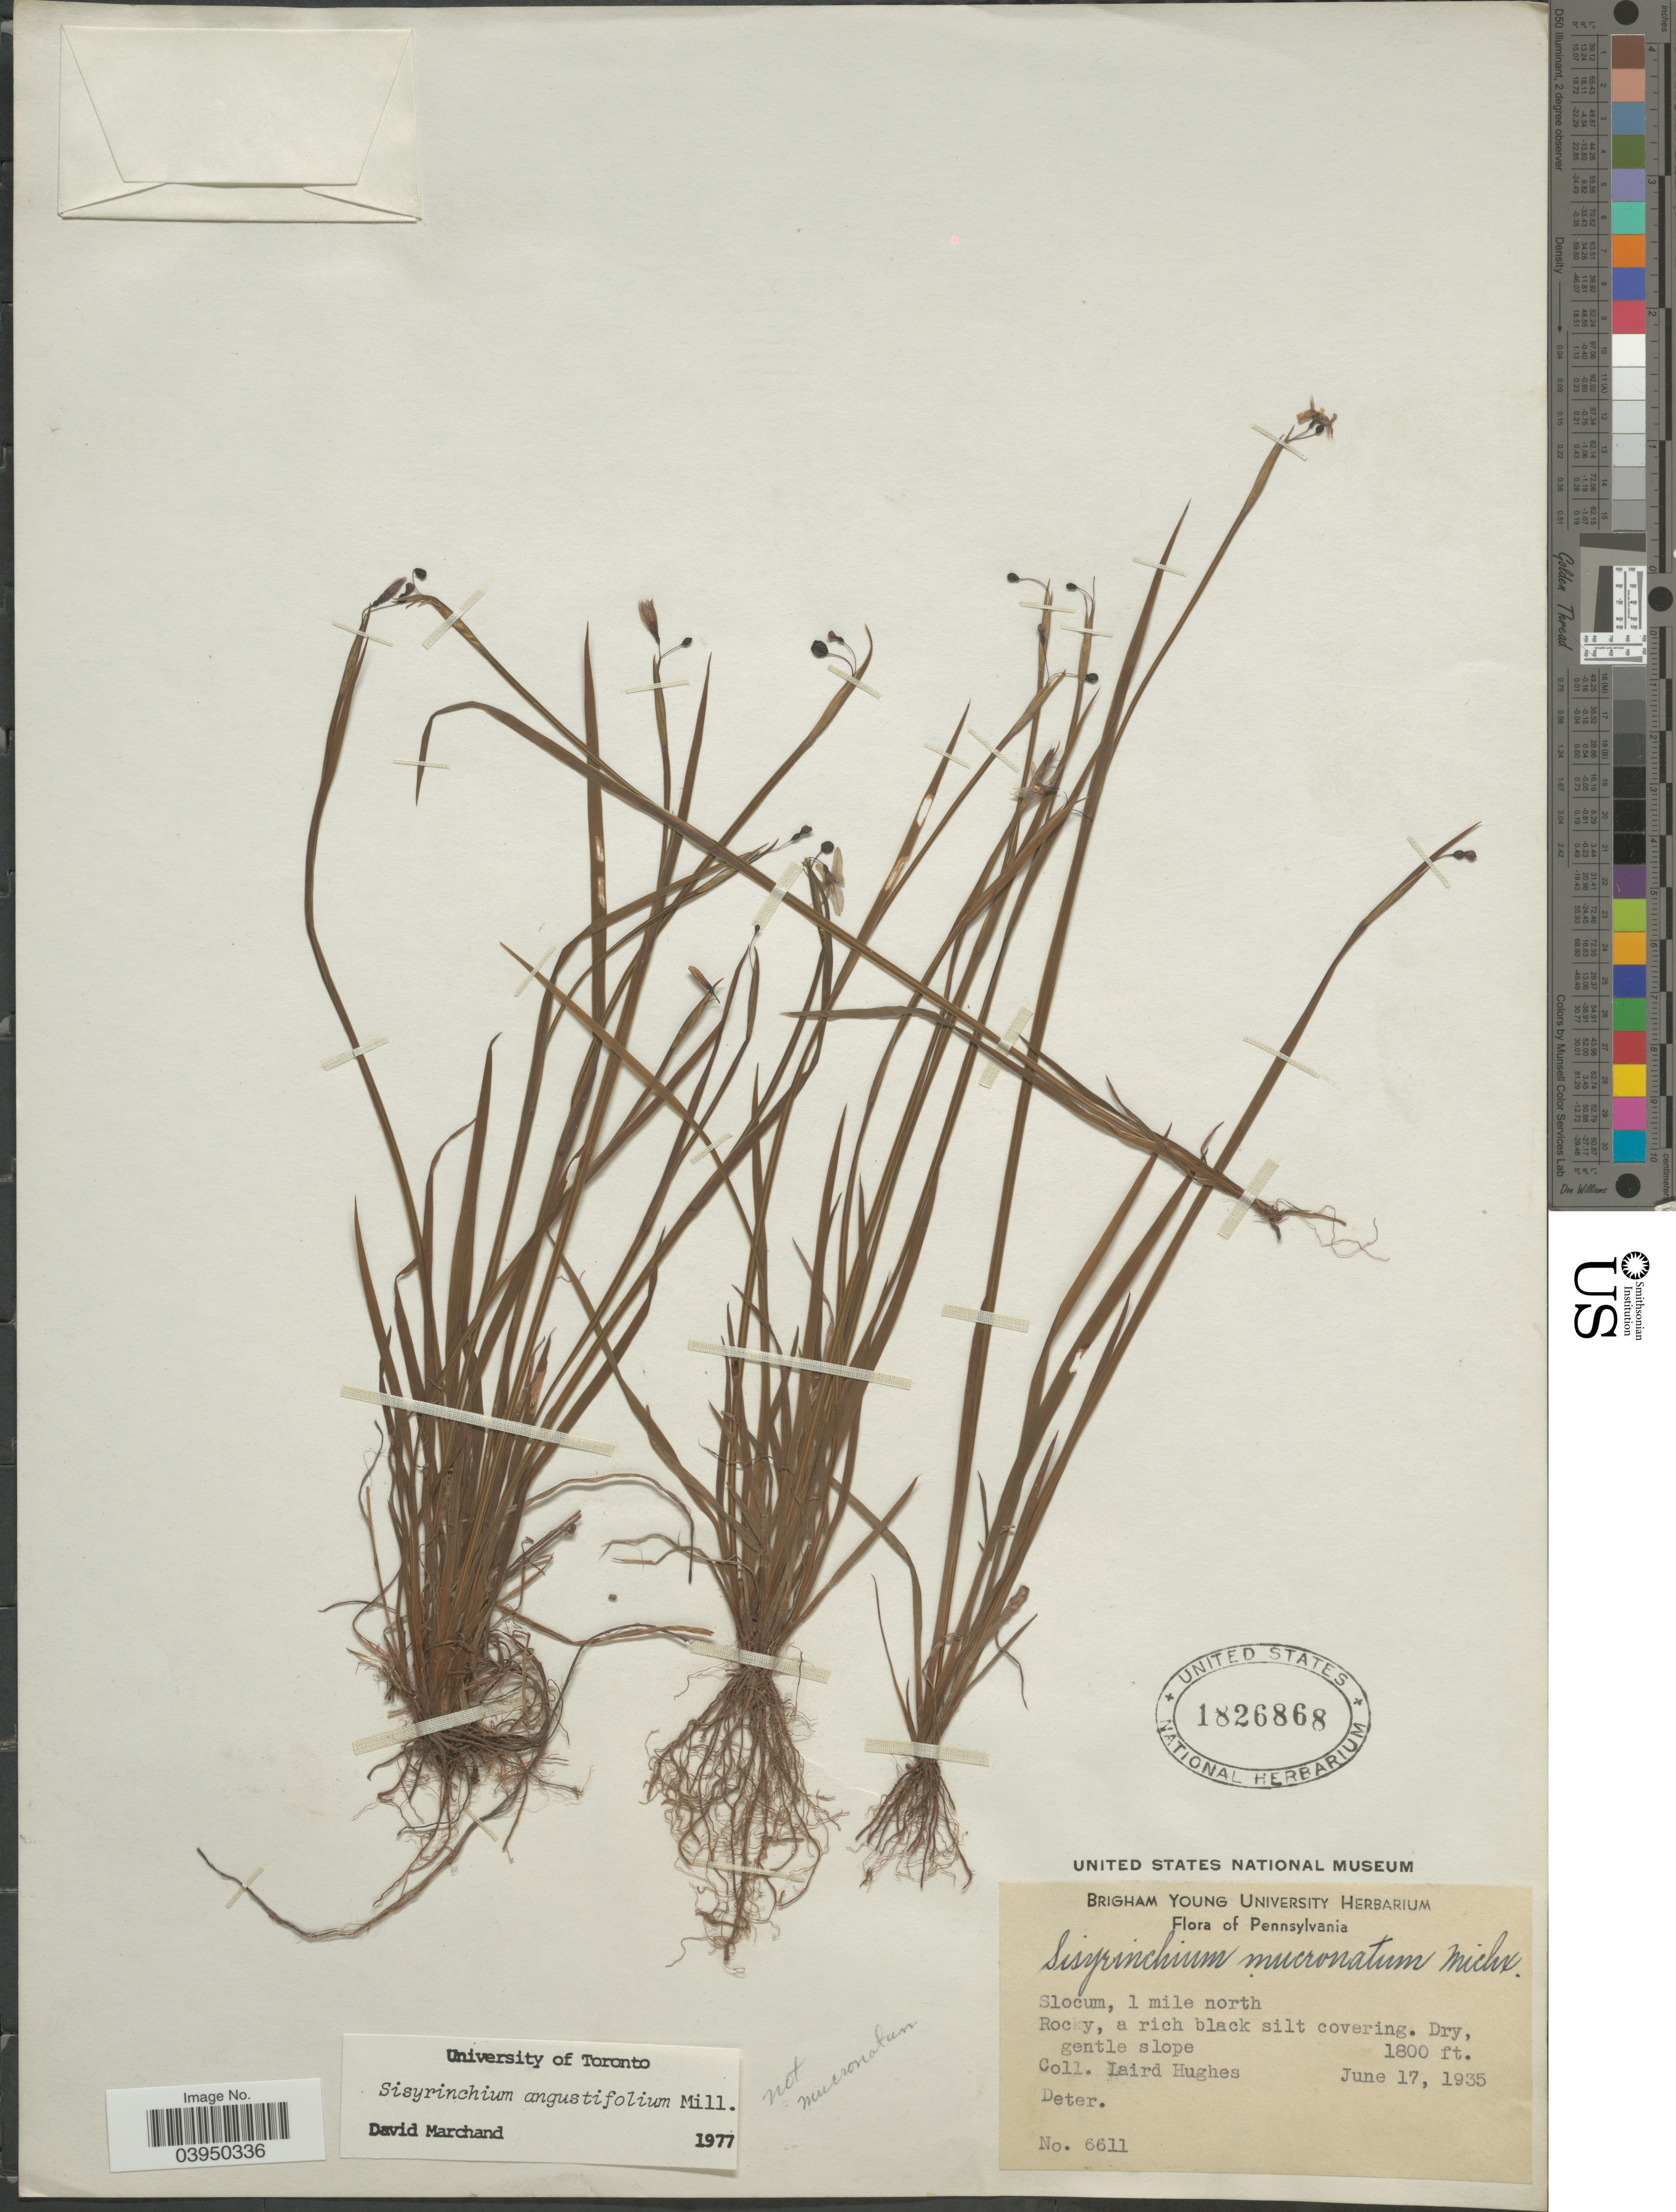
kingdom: Plantae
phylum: Tracheophyta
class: Liliopsida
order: Asparagales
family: Iridaceae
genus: Sisyrinchium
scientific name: Sisyrinchium angustifolium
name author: Mill.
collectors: L. Hughes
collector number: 6611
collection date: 1935-06-17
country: United States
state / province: Pennsylvania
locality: Slocum, 1 mile north.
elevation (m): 549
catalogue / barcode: US 1826868